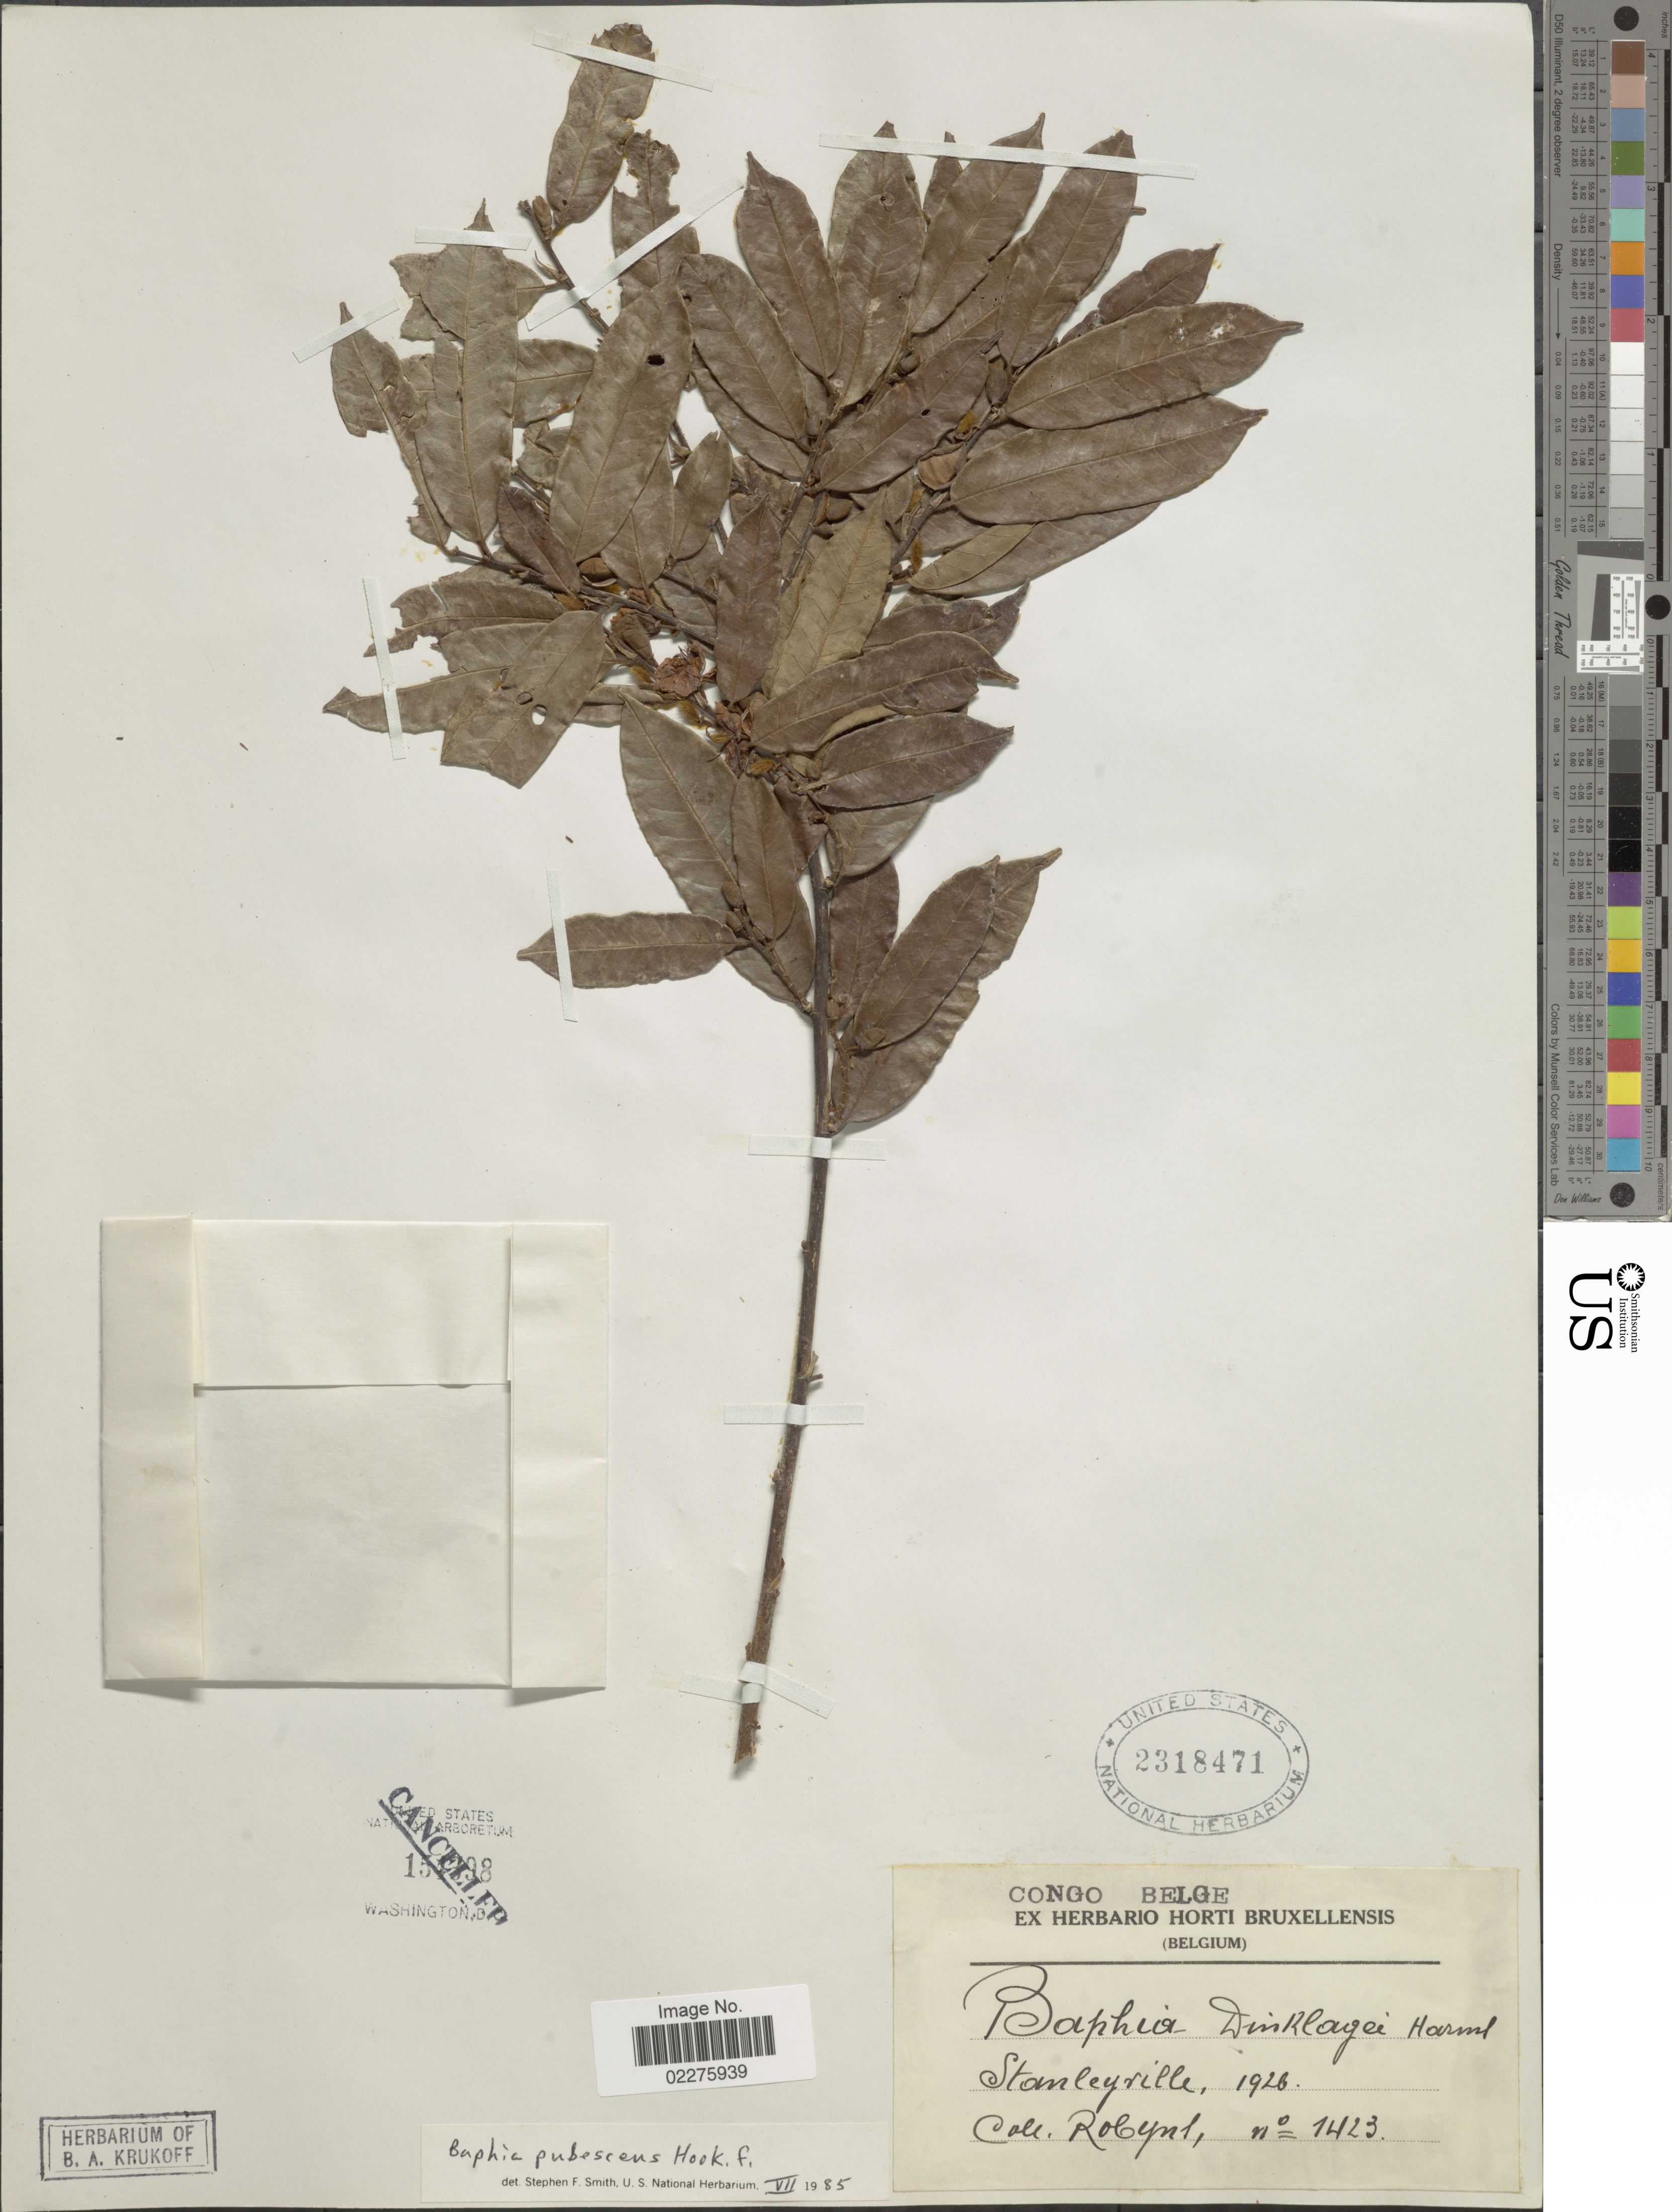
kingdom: Plantae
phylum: Tracheophyta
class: Magnoliopsida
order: Fabales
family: Fabaceae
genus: Baphia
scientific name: Baphia pubescens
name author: Hook. f.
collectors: -. Robyns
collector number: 1423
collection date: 1926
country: Congo, Democratic Republic of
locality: Congo Belge, Stanleyville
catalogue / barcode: US 2318471